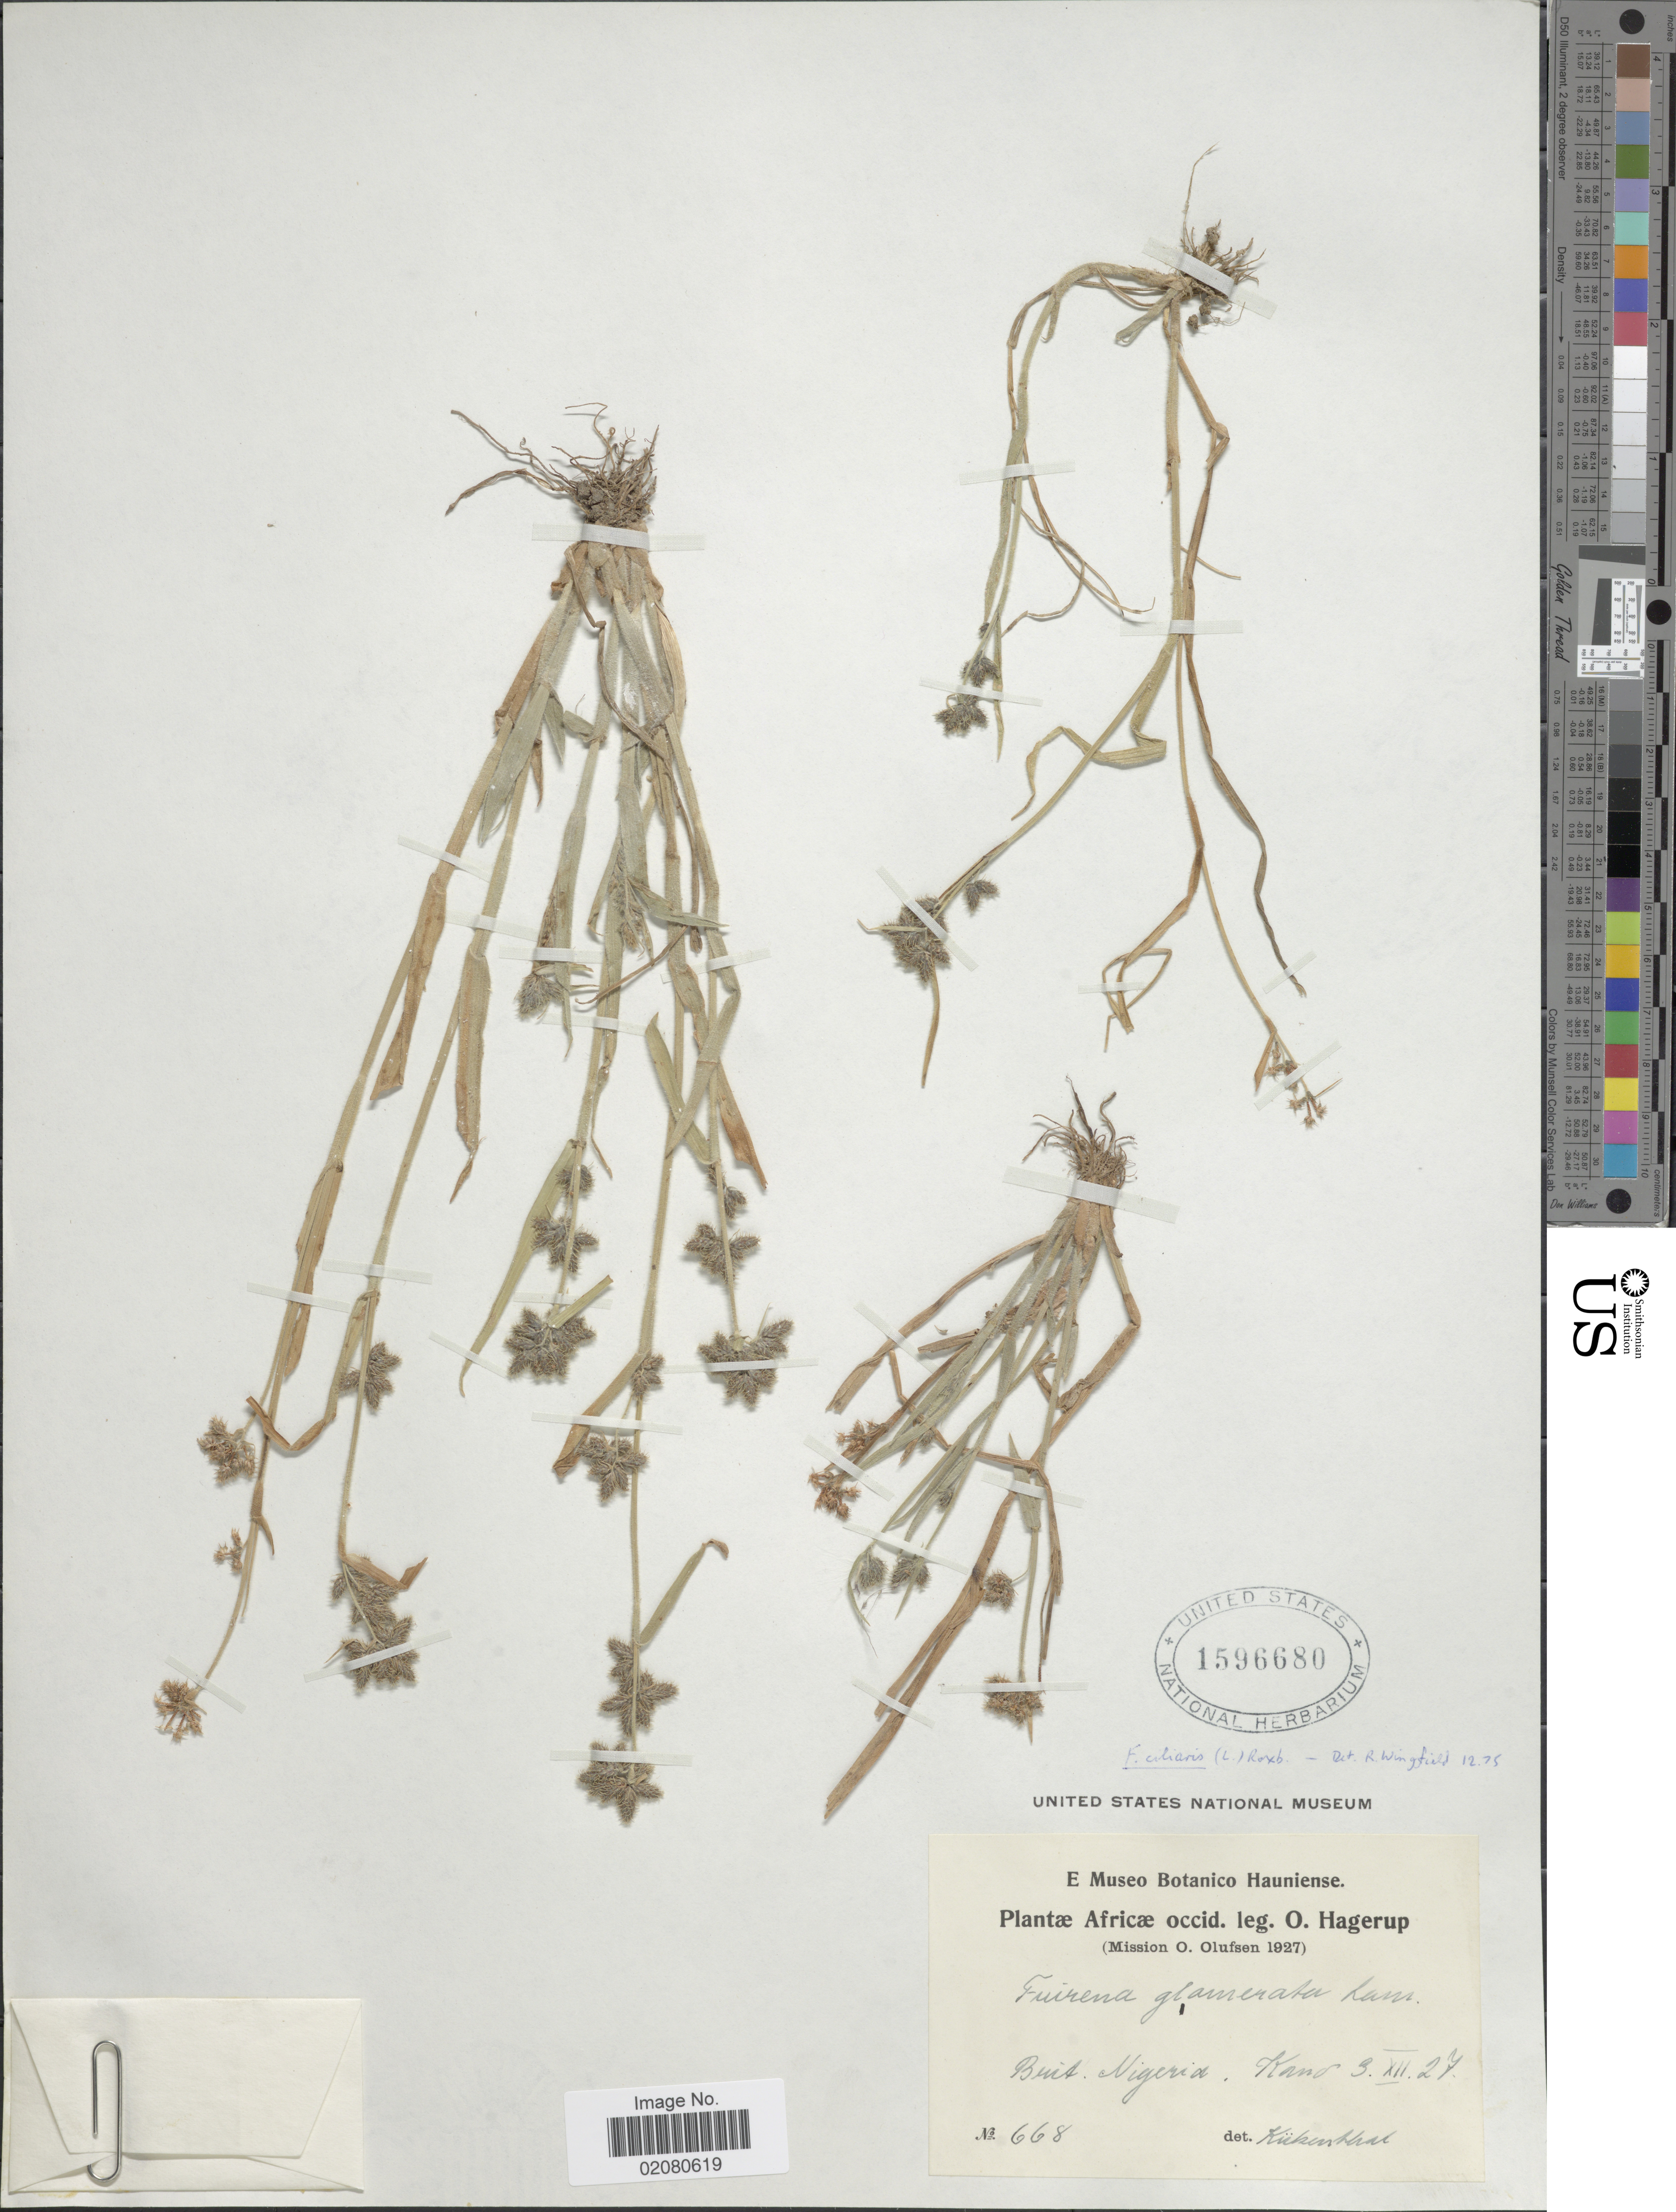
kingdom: Plantae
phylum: Tracheophyta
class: Liliopsida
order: Poales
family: Cyperaceae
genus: Fuirena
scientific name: Fuirena ciliaris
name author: (L.) Roxb.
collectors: O. Hagerup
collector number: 668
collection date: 1927-12-03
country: Nigeria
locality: Brit. Nigeria. Kano. Africae.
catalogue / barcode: US 1596680